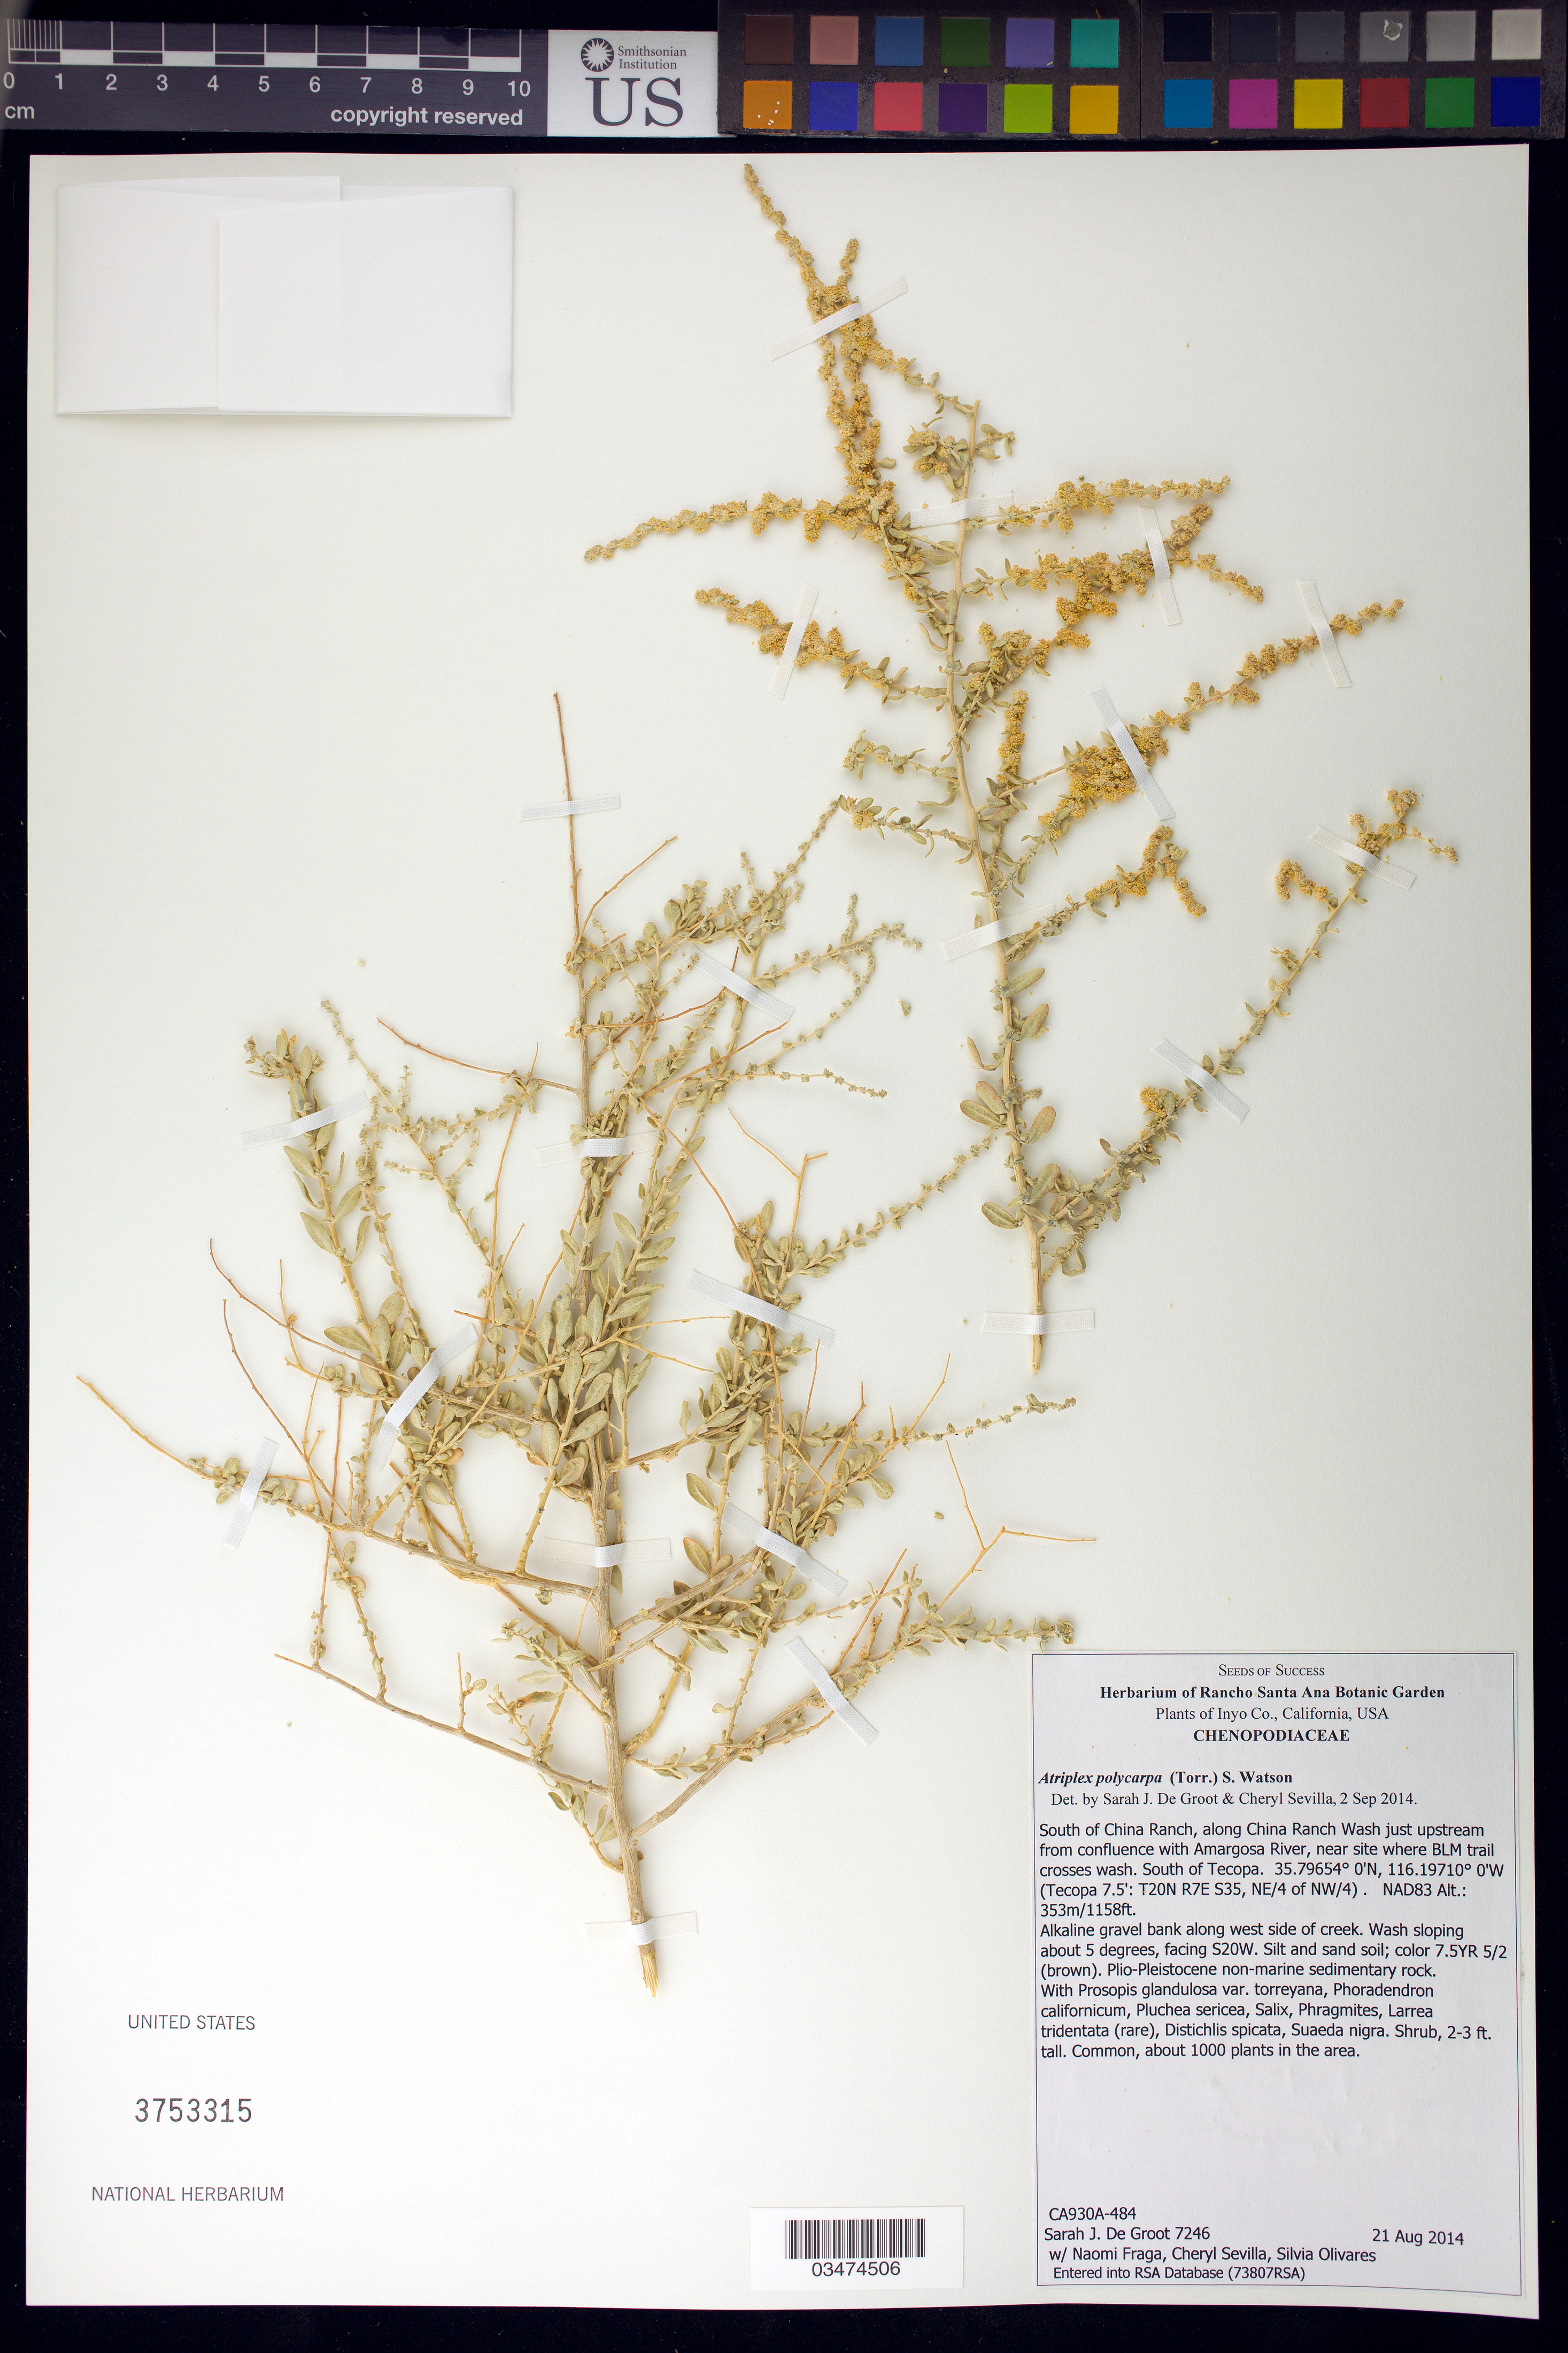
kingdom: Plantae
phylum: Tracheophyta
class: Magnoliopsida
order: Caryophyllales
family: Amaranthaceae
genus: Atriplex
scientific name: Atriplex polycarpa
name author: (Torr.) S. Watson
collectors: S. De Groot, C. Sevilla, N. Fraga & S. Olivares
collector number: CA930A-484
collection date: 2014-08-21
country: United States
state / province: California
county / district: Inyo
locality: S of China Ranch, along China Ranch Wash just upstream from confluence with Amargosa River, near site where BLM trail crosses wash. S of Tecopa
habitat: Silt and sand soil. Plio-Pleistocene non-marine sedimentary rock.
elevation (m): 353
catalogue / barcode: US 3753315